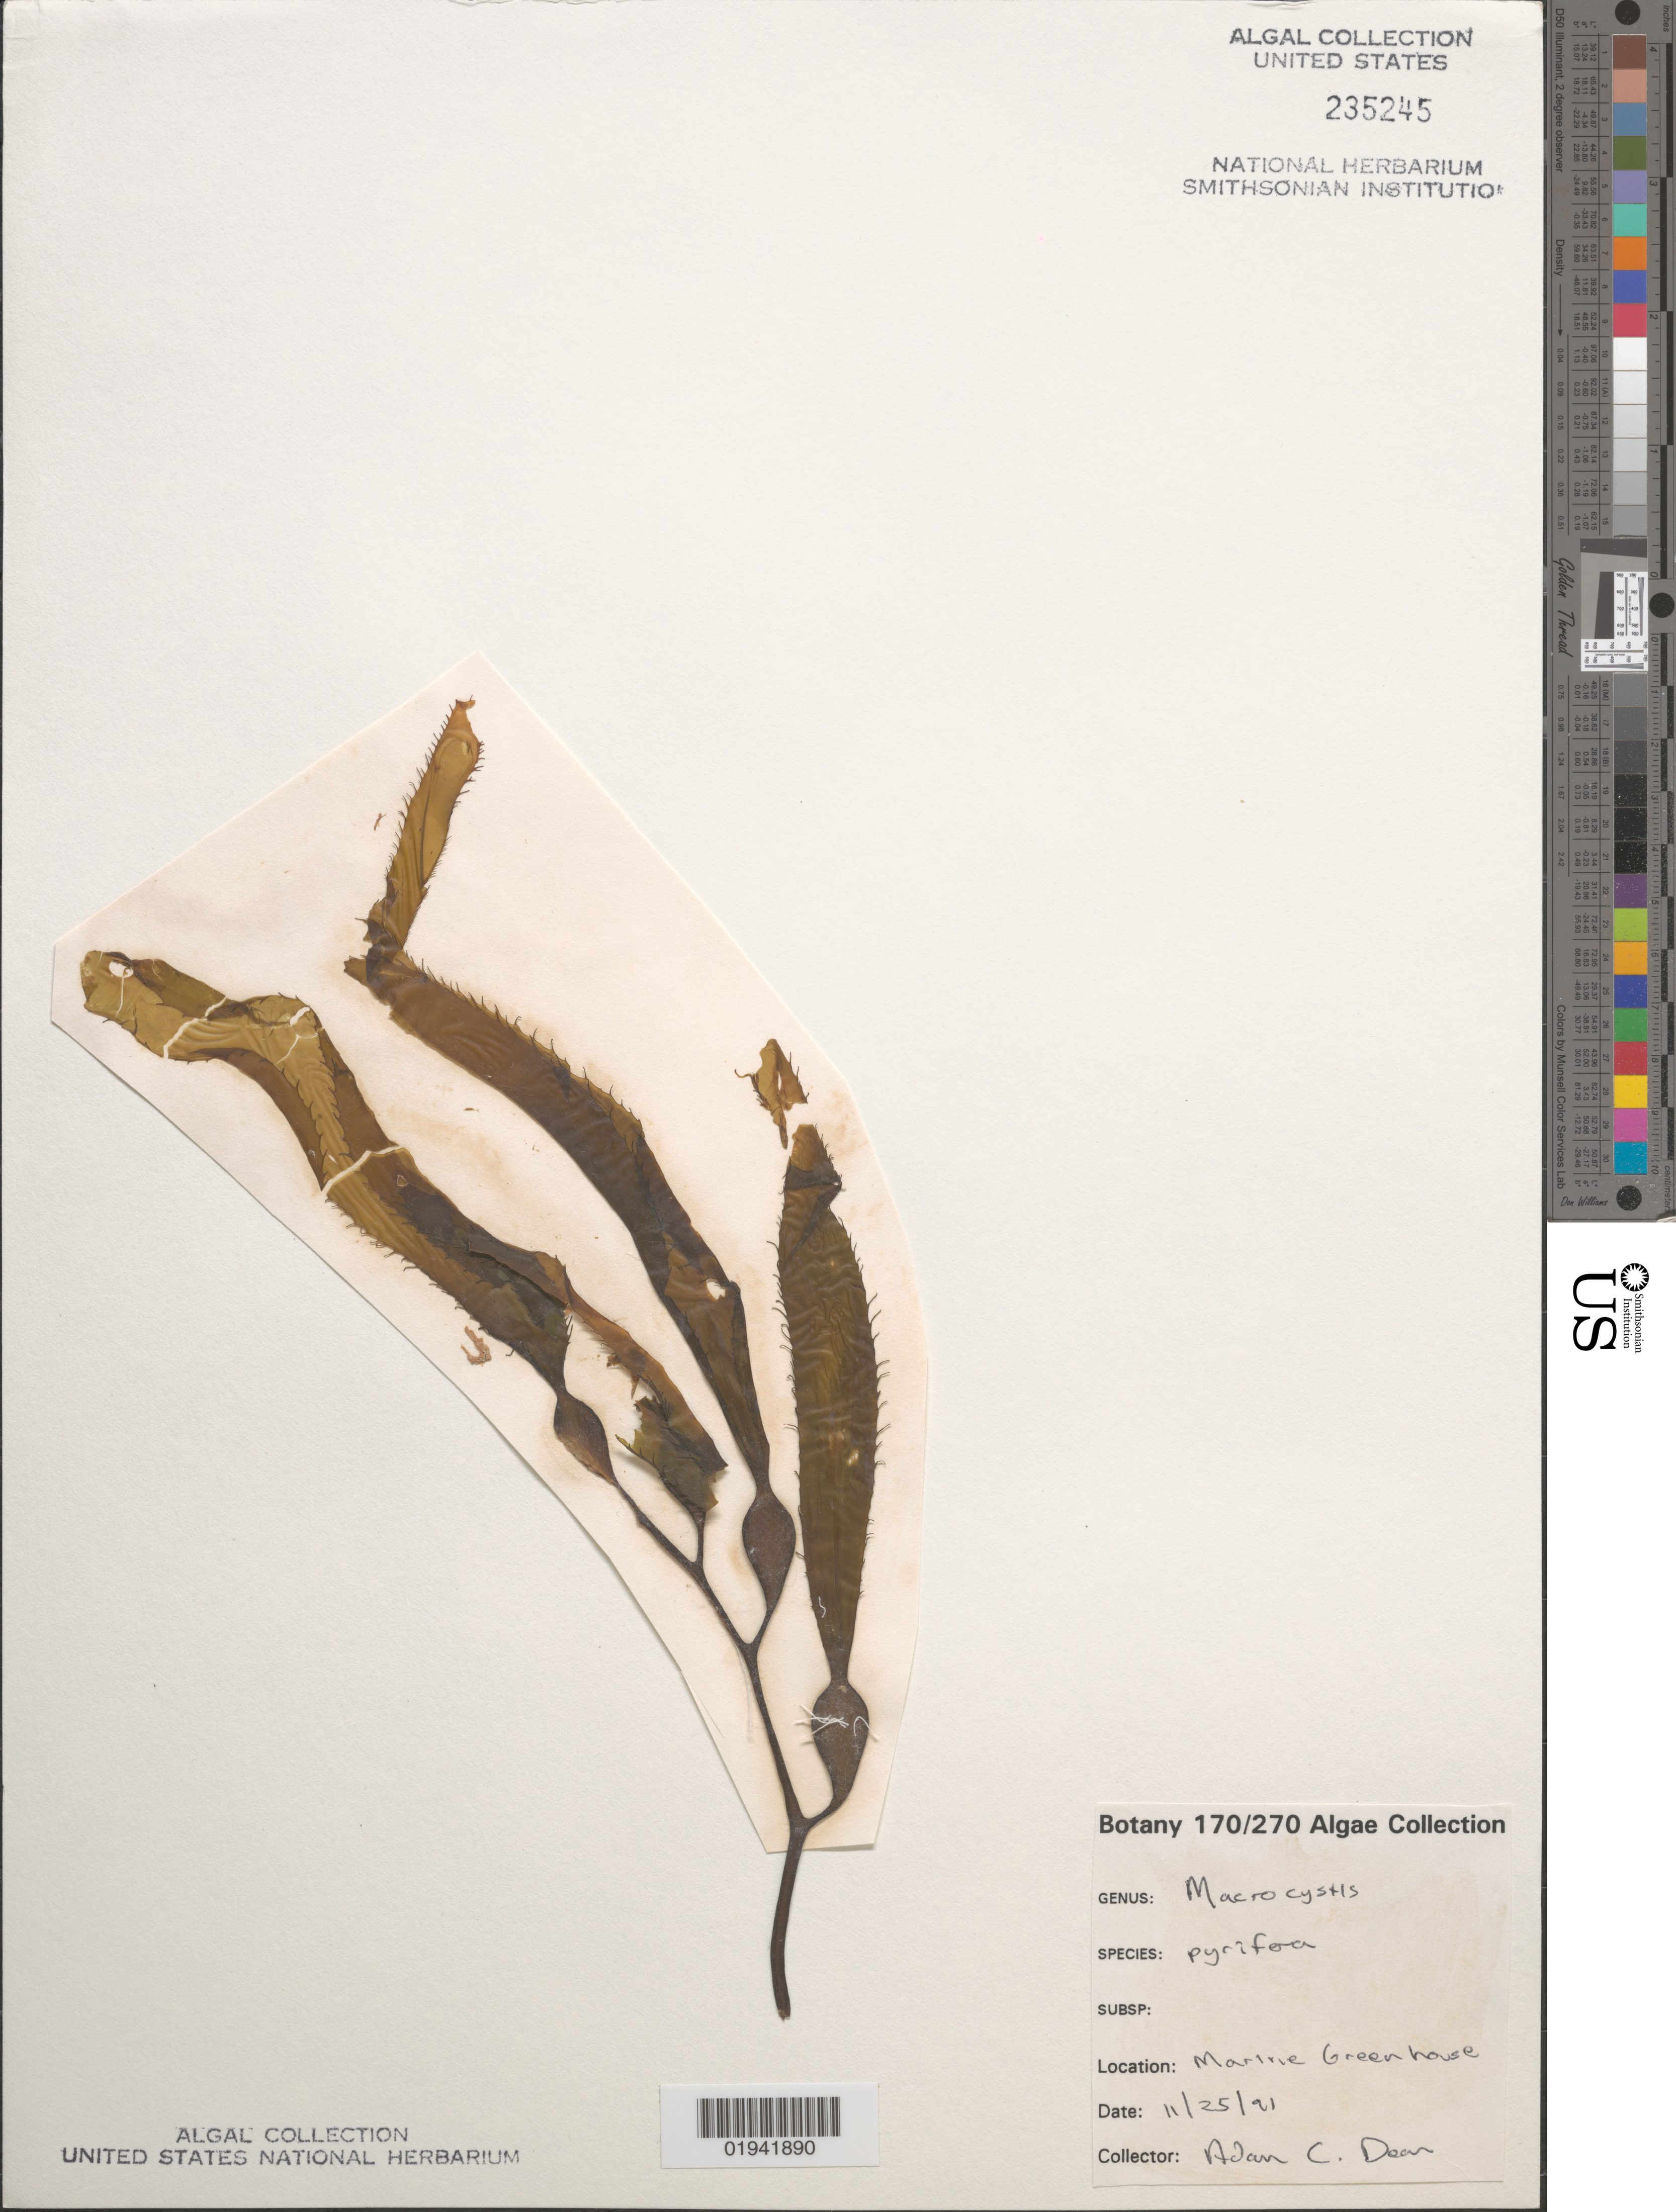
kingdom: Chromista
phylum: Ochrophyta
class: Phaeophyceae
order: Laminariales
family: Laminariaceae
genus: Macrocystis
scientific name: Macrocystis pyrifera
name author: (L.) C. Agardh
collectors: A. Dean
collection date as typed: Transcribed d/m/y: 25/11/91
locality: Marine Greenhouse.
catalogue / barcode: US 235245